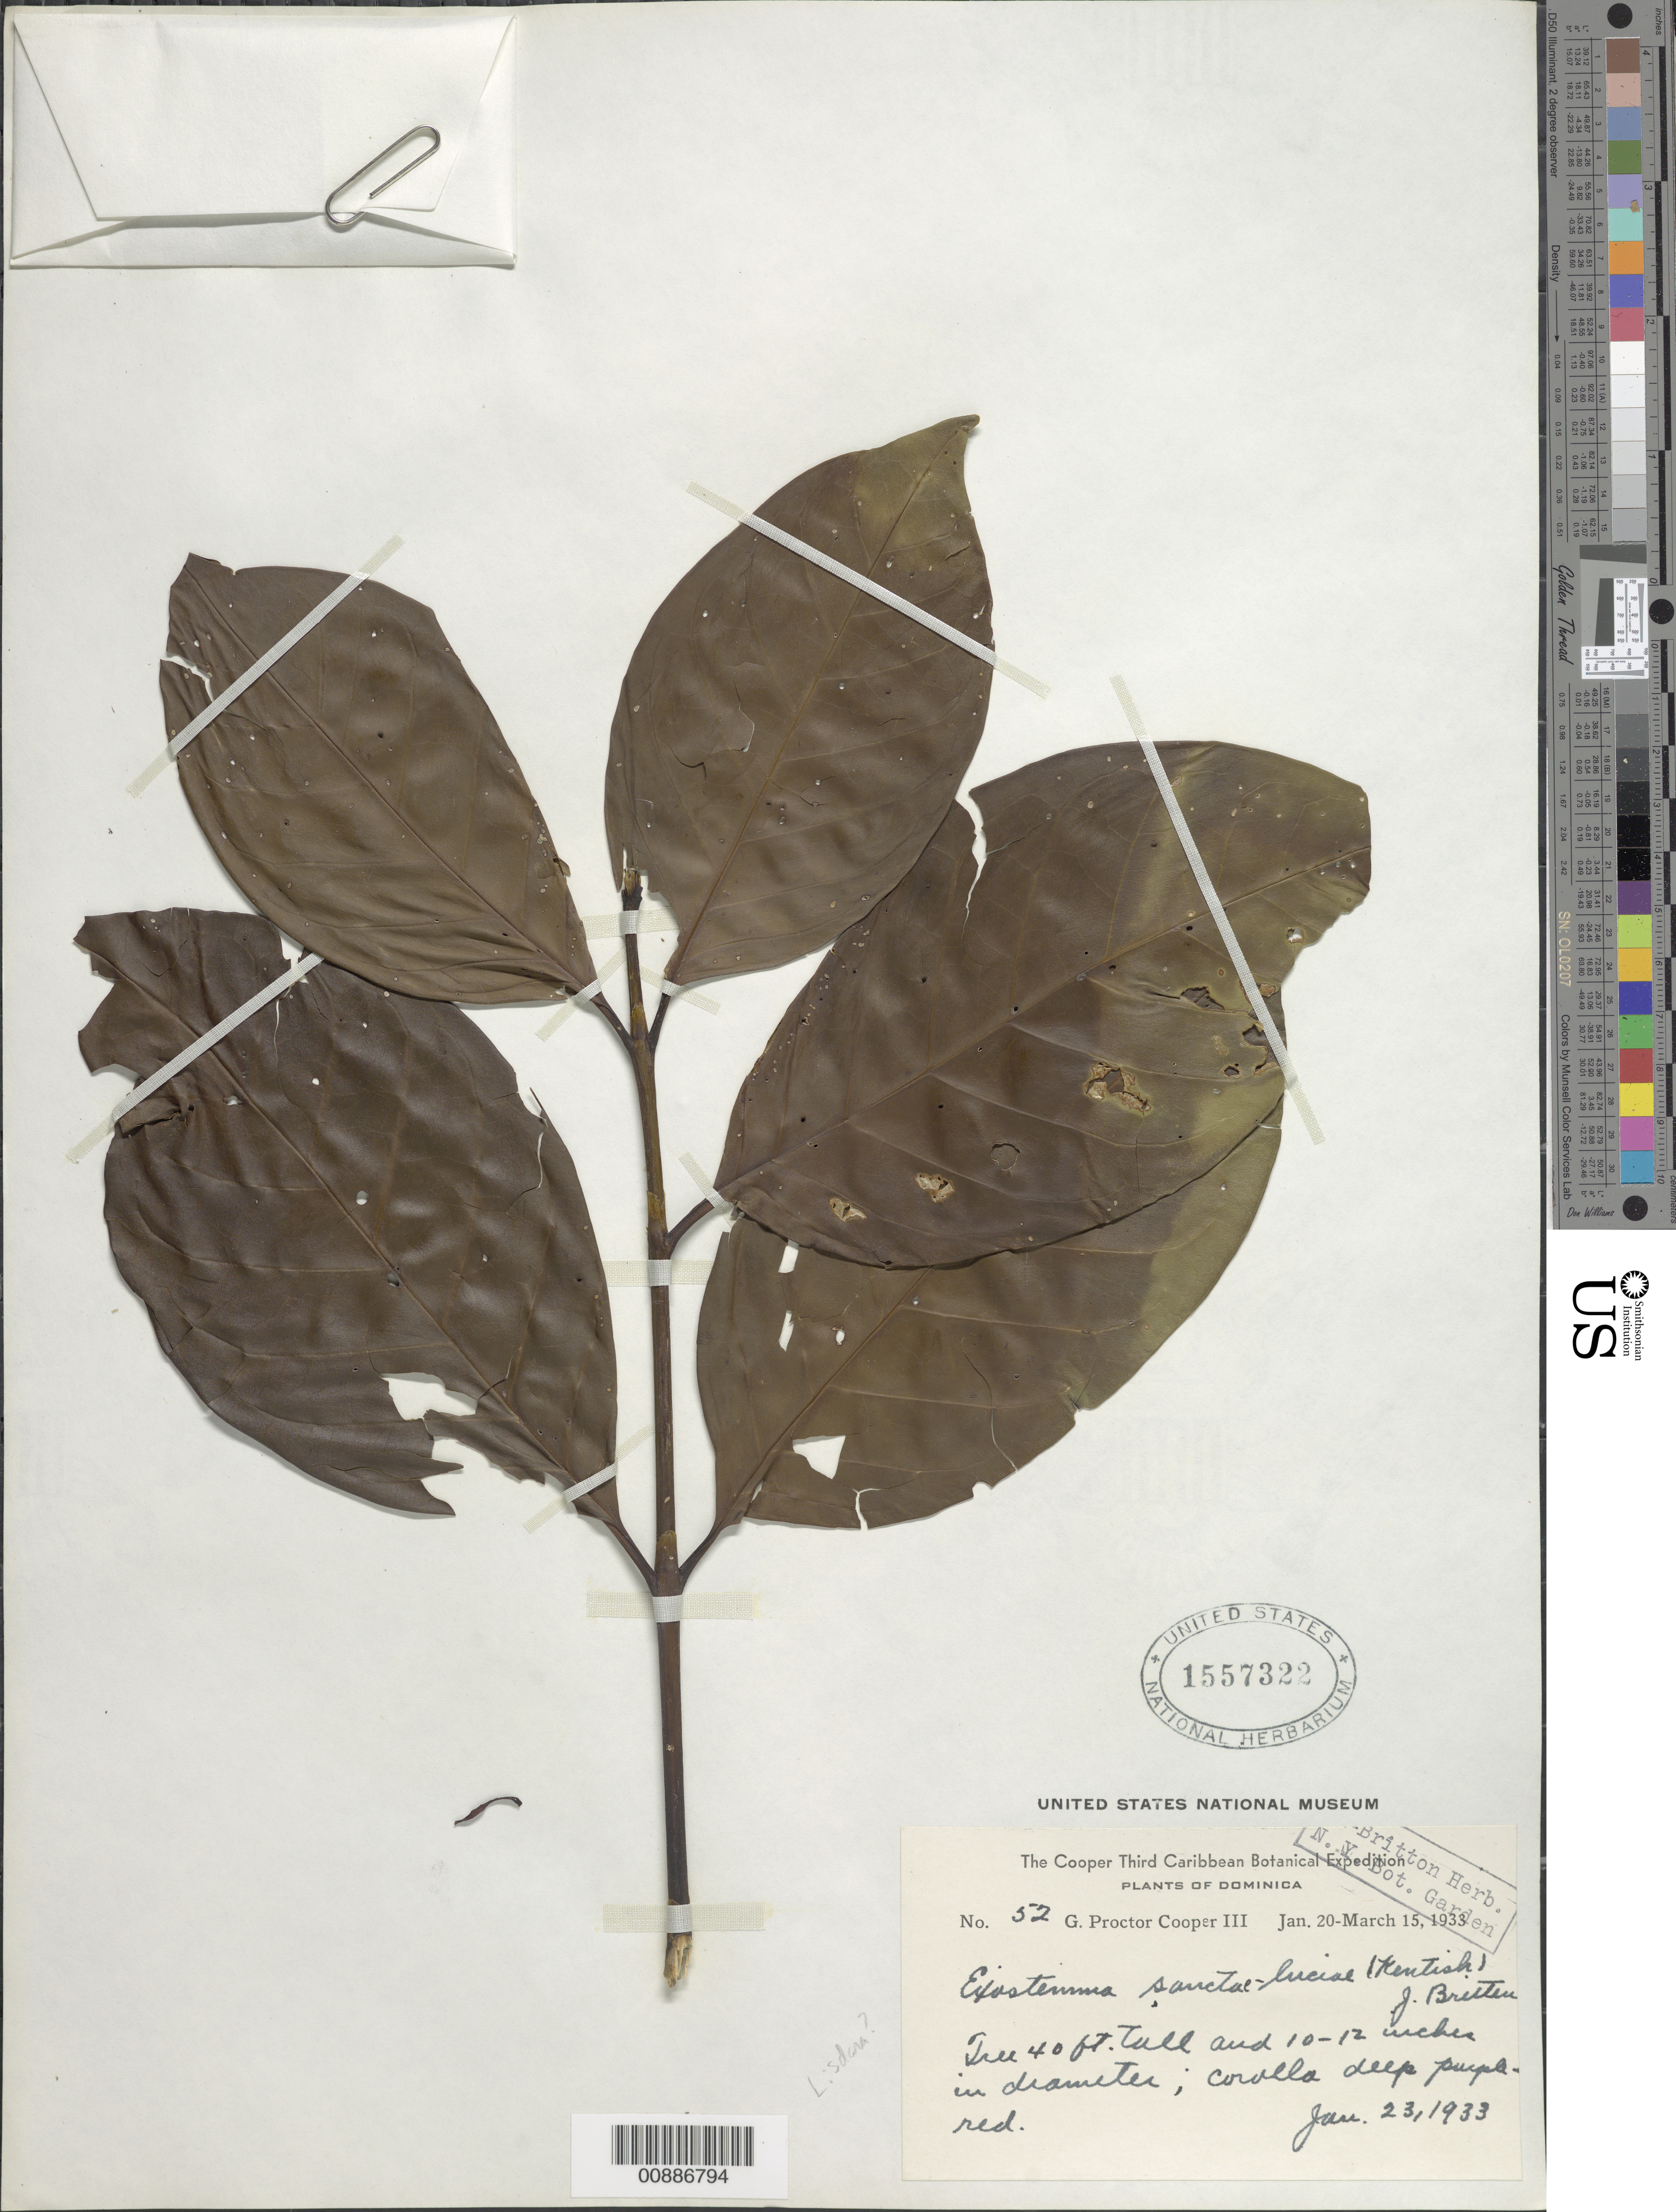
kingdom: Plantae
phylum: Tracheophyta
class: Magnoliopsida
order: Gentianales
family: Rubiaceae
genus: Exostema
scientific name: Exostema sanctae-luciae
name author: (Kentish) Britten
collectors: G. Cooper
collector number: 52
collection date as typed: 23 Jan 1933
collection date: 1933-01-23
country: Dominica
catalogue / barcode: US 1557322